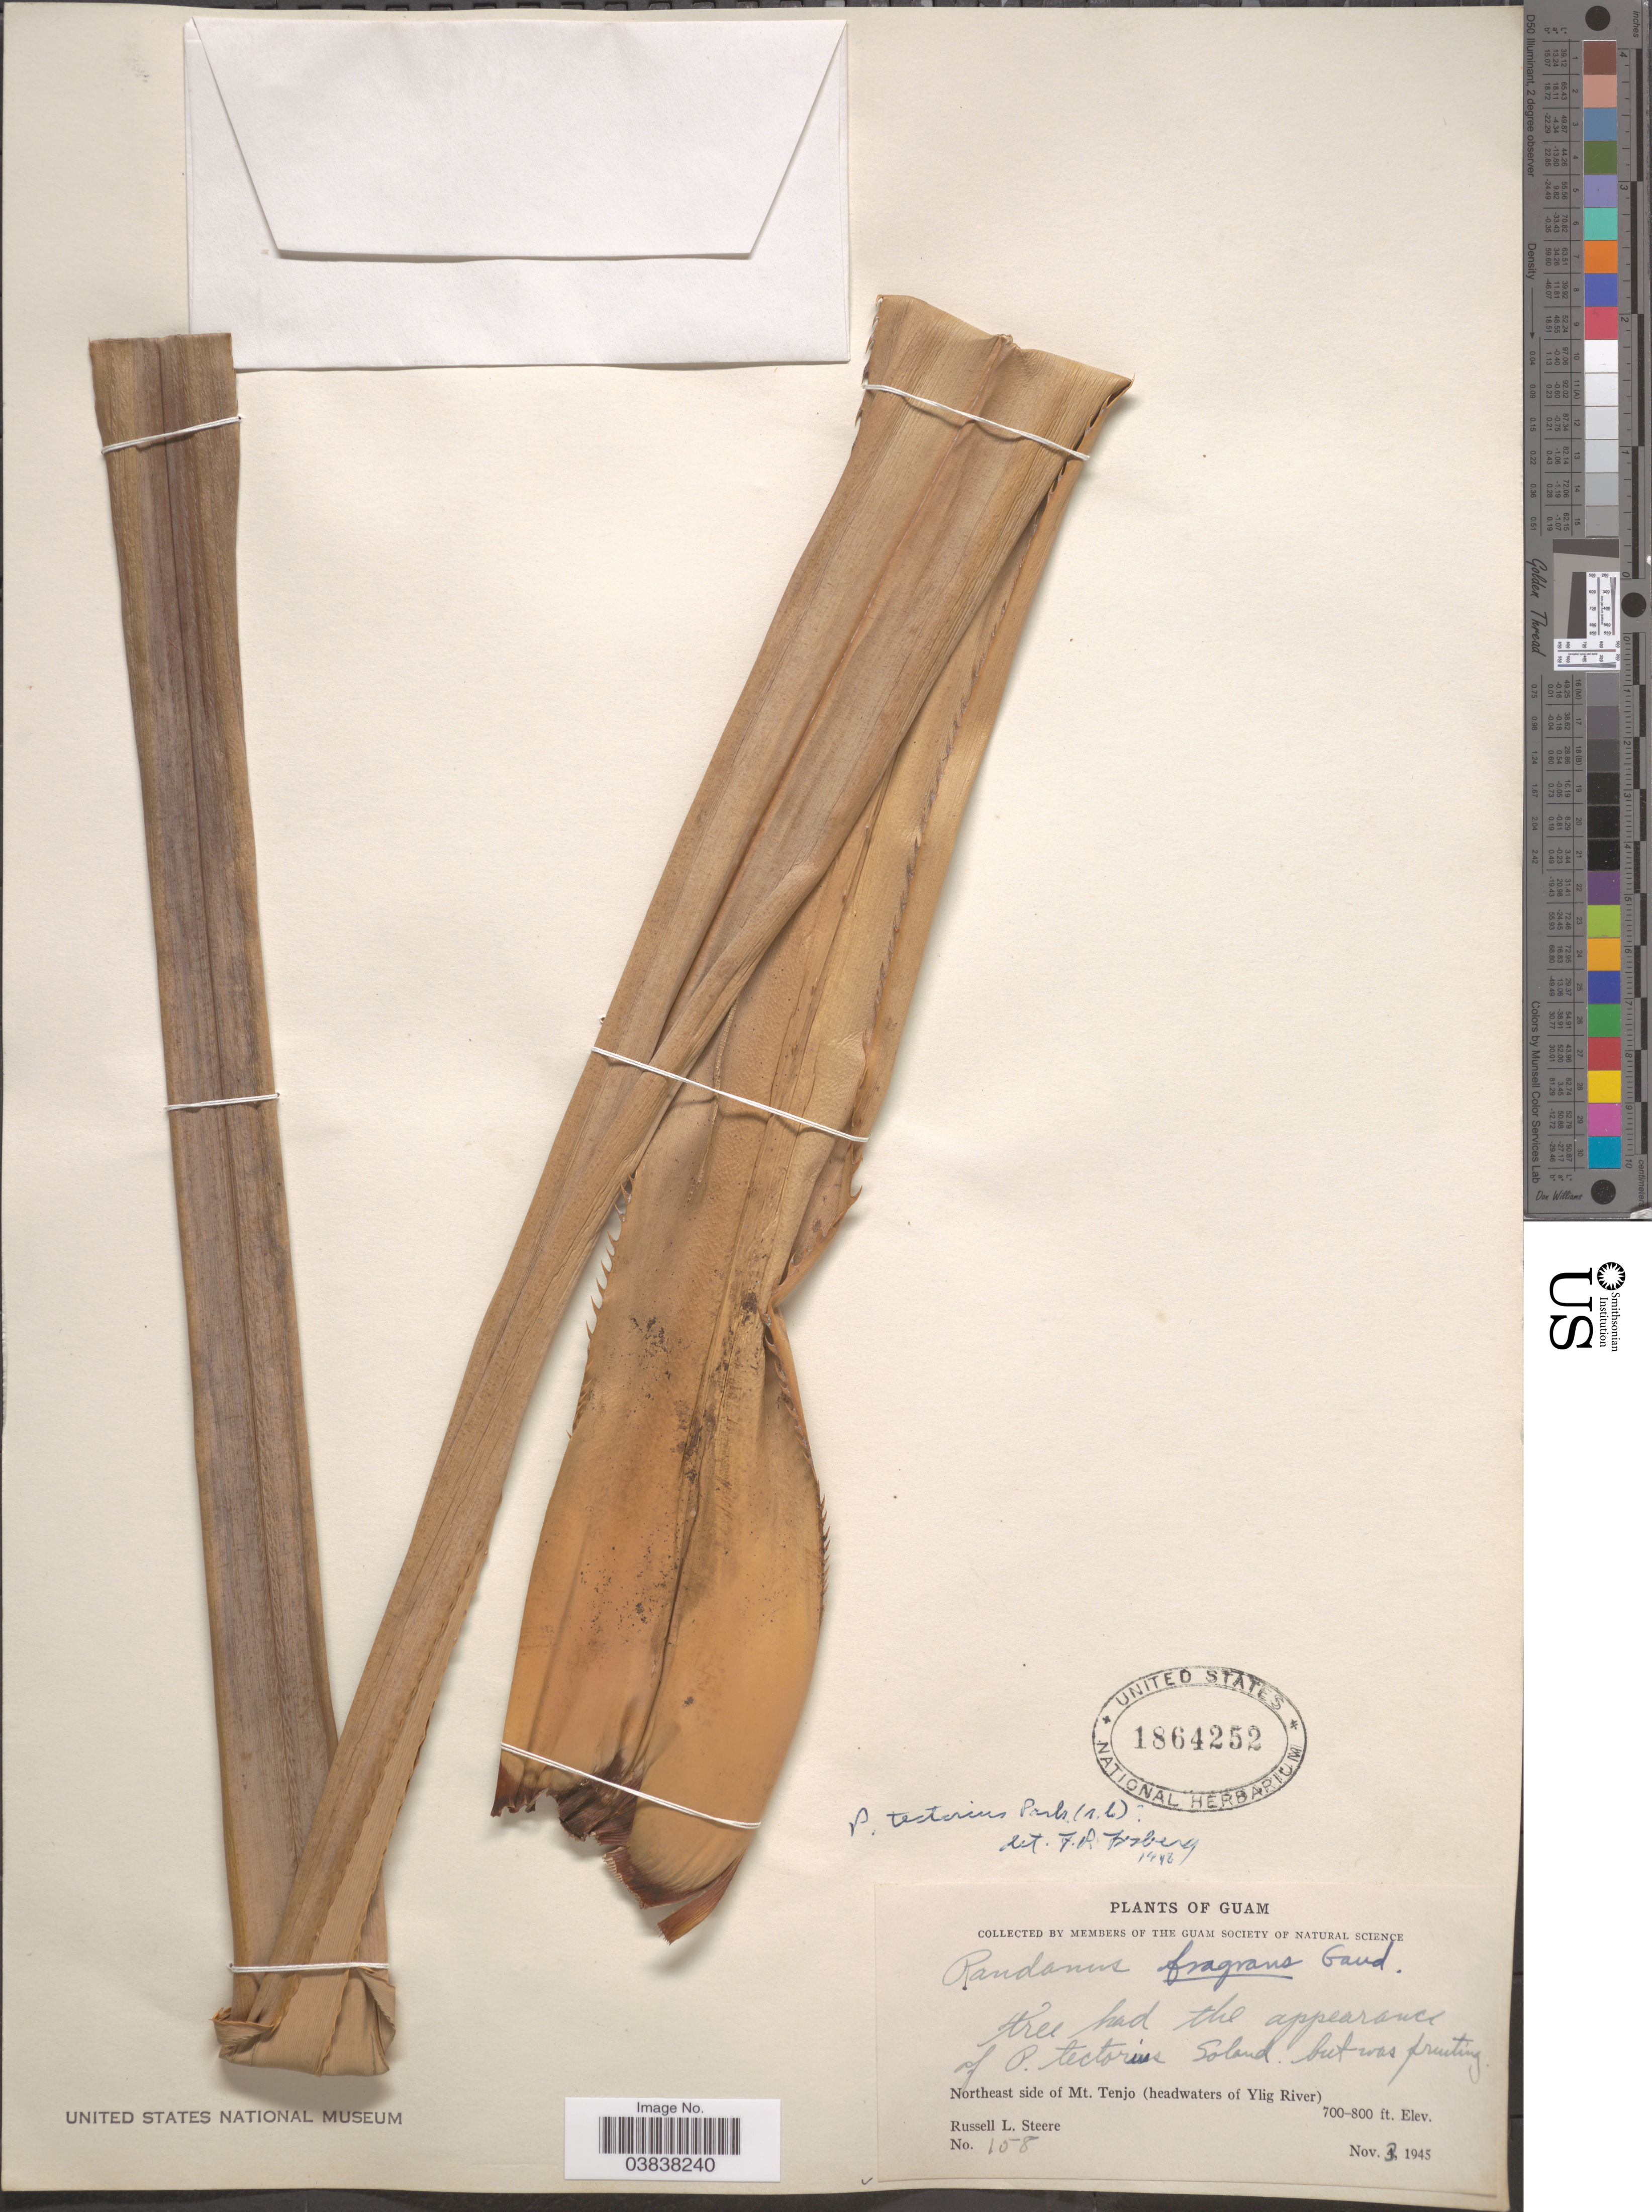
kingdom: Plantae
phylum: Tracheophyta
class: Liliopsida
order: Pandanales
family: Pandanaceae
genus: Pandanus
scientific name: Pandanus tectorius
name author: Parkinson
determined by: Strong, Mark T., (BOT), Smithsonian Institution - National Museum of Natural History (UNITED STATES)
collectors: R. L. Steere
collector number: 158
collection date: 1945-11-03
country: Guam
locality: Northeast side of Mt. Tenjo (headwaters of Ylig River).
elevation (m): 213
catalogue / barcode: US 1864252